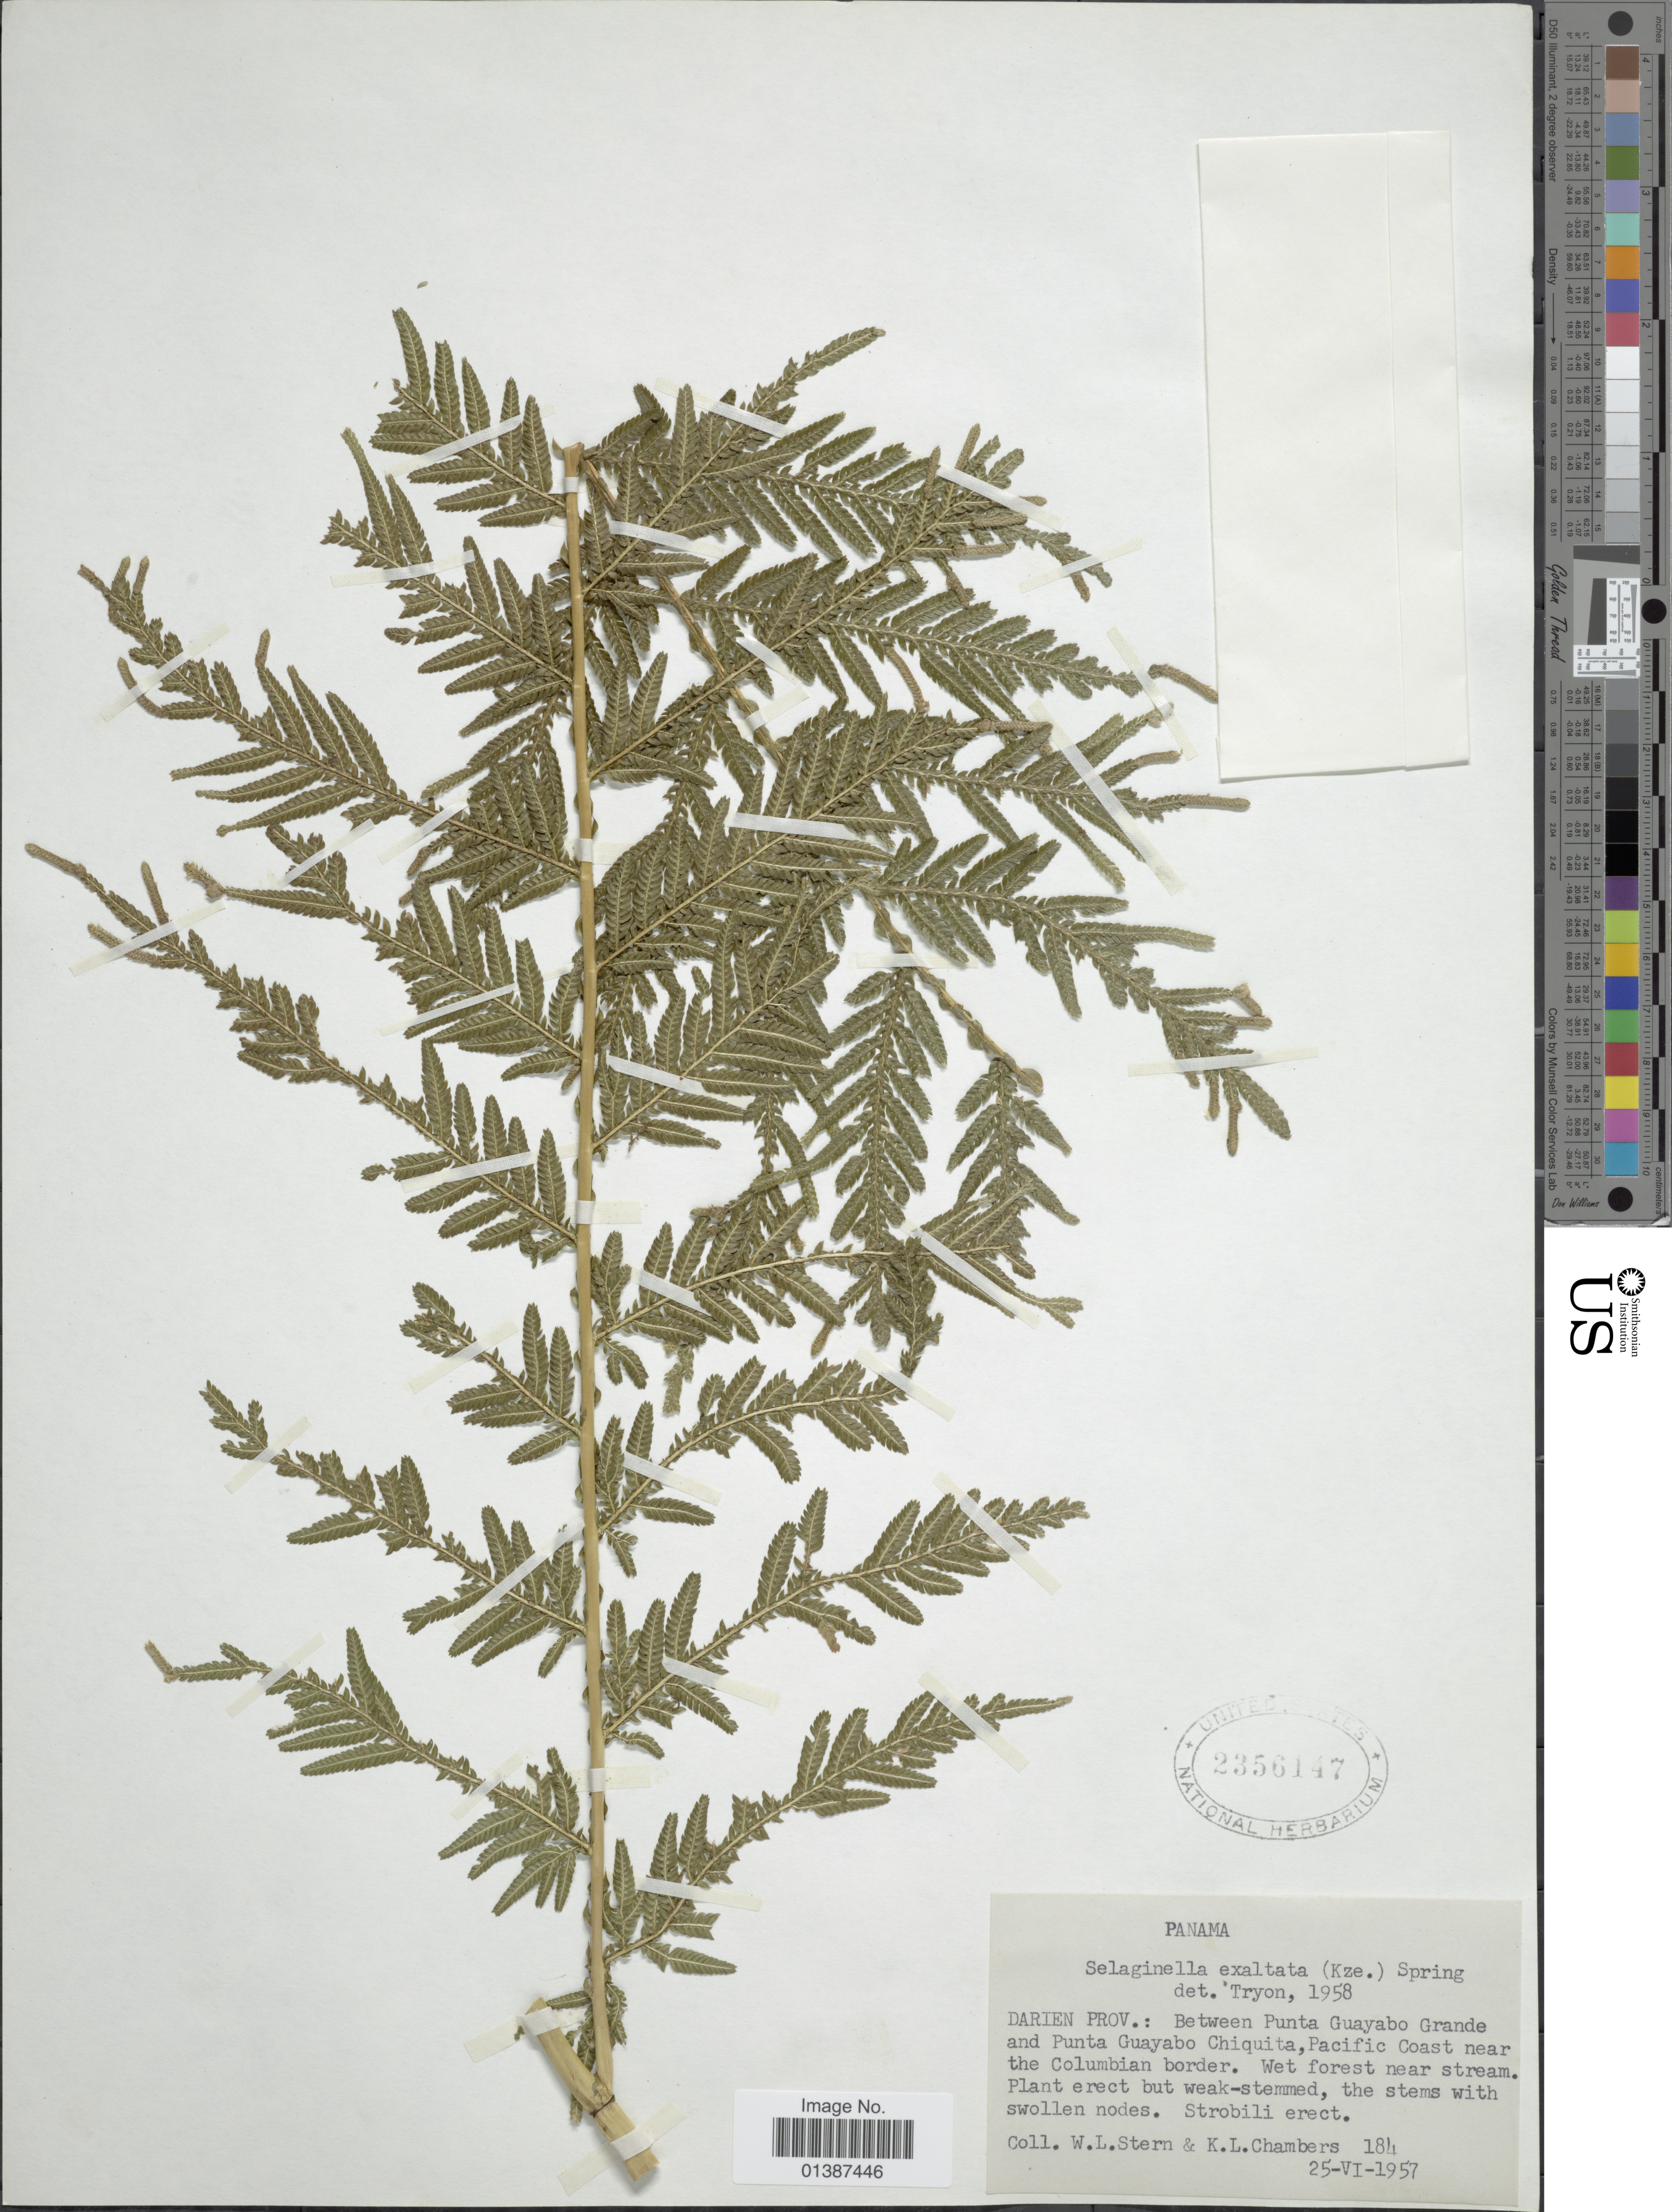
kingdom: Plantae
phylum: Tracheophyta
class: Lycopodiopsida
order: Selaginellales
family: Selaginellaceae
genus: Selaginella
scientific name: Selaginella exaltata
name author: (Kunze) Spring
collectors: W. L. Stern & K. Chambers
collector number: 184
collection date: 1957-06-25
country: Panama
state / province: Darién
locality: Darien Prov.: Between Punta Guayabo Grande and Punta Guayabo Chiquita, Pacific Coast near the Colombian border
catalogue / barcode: US 2356147